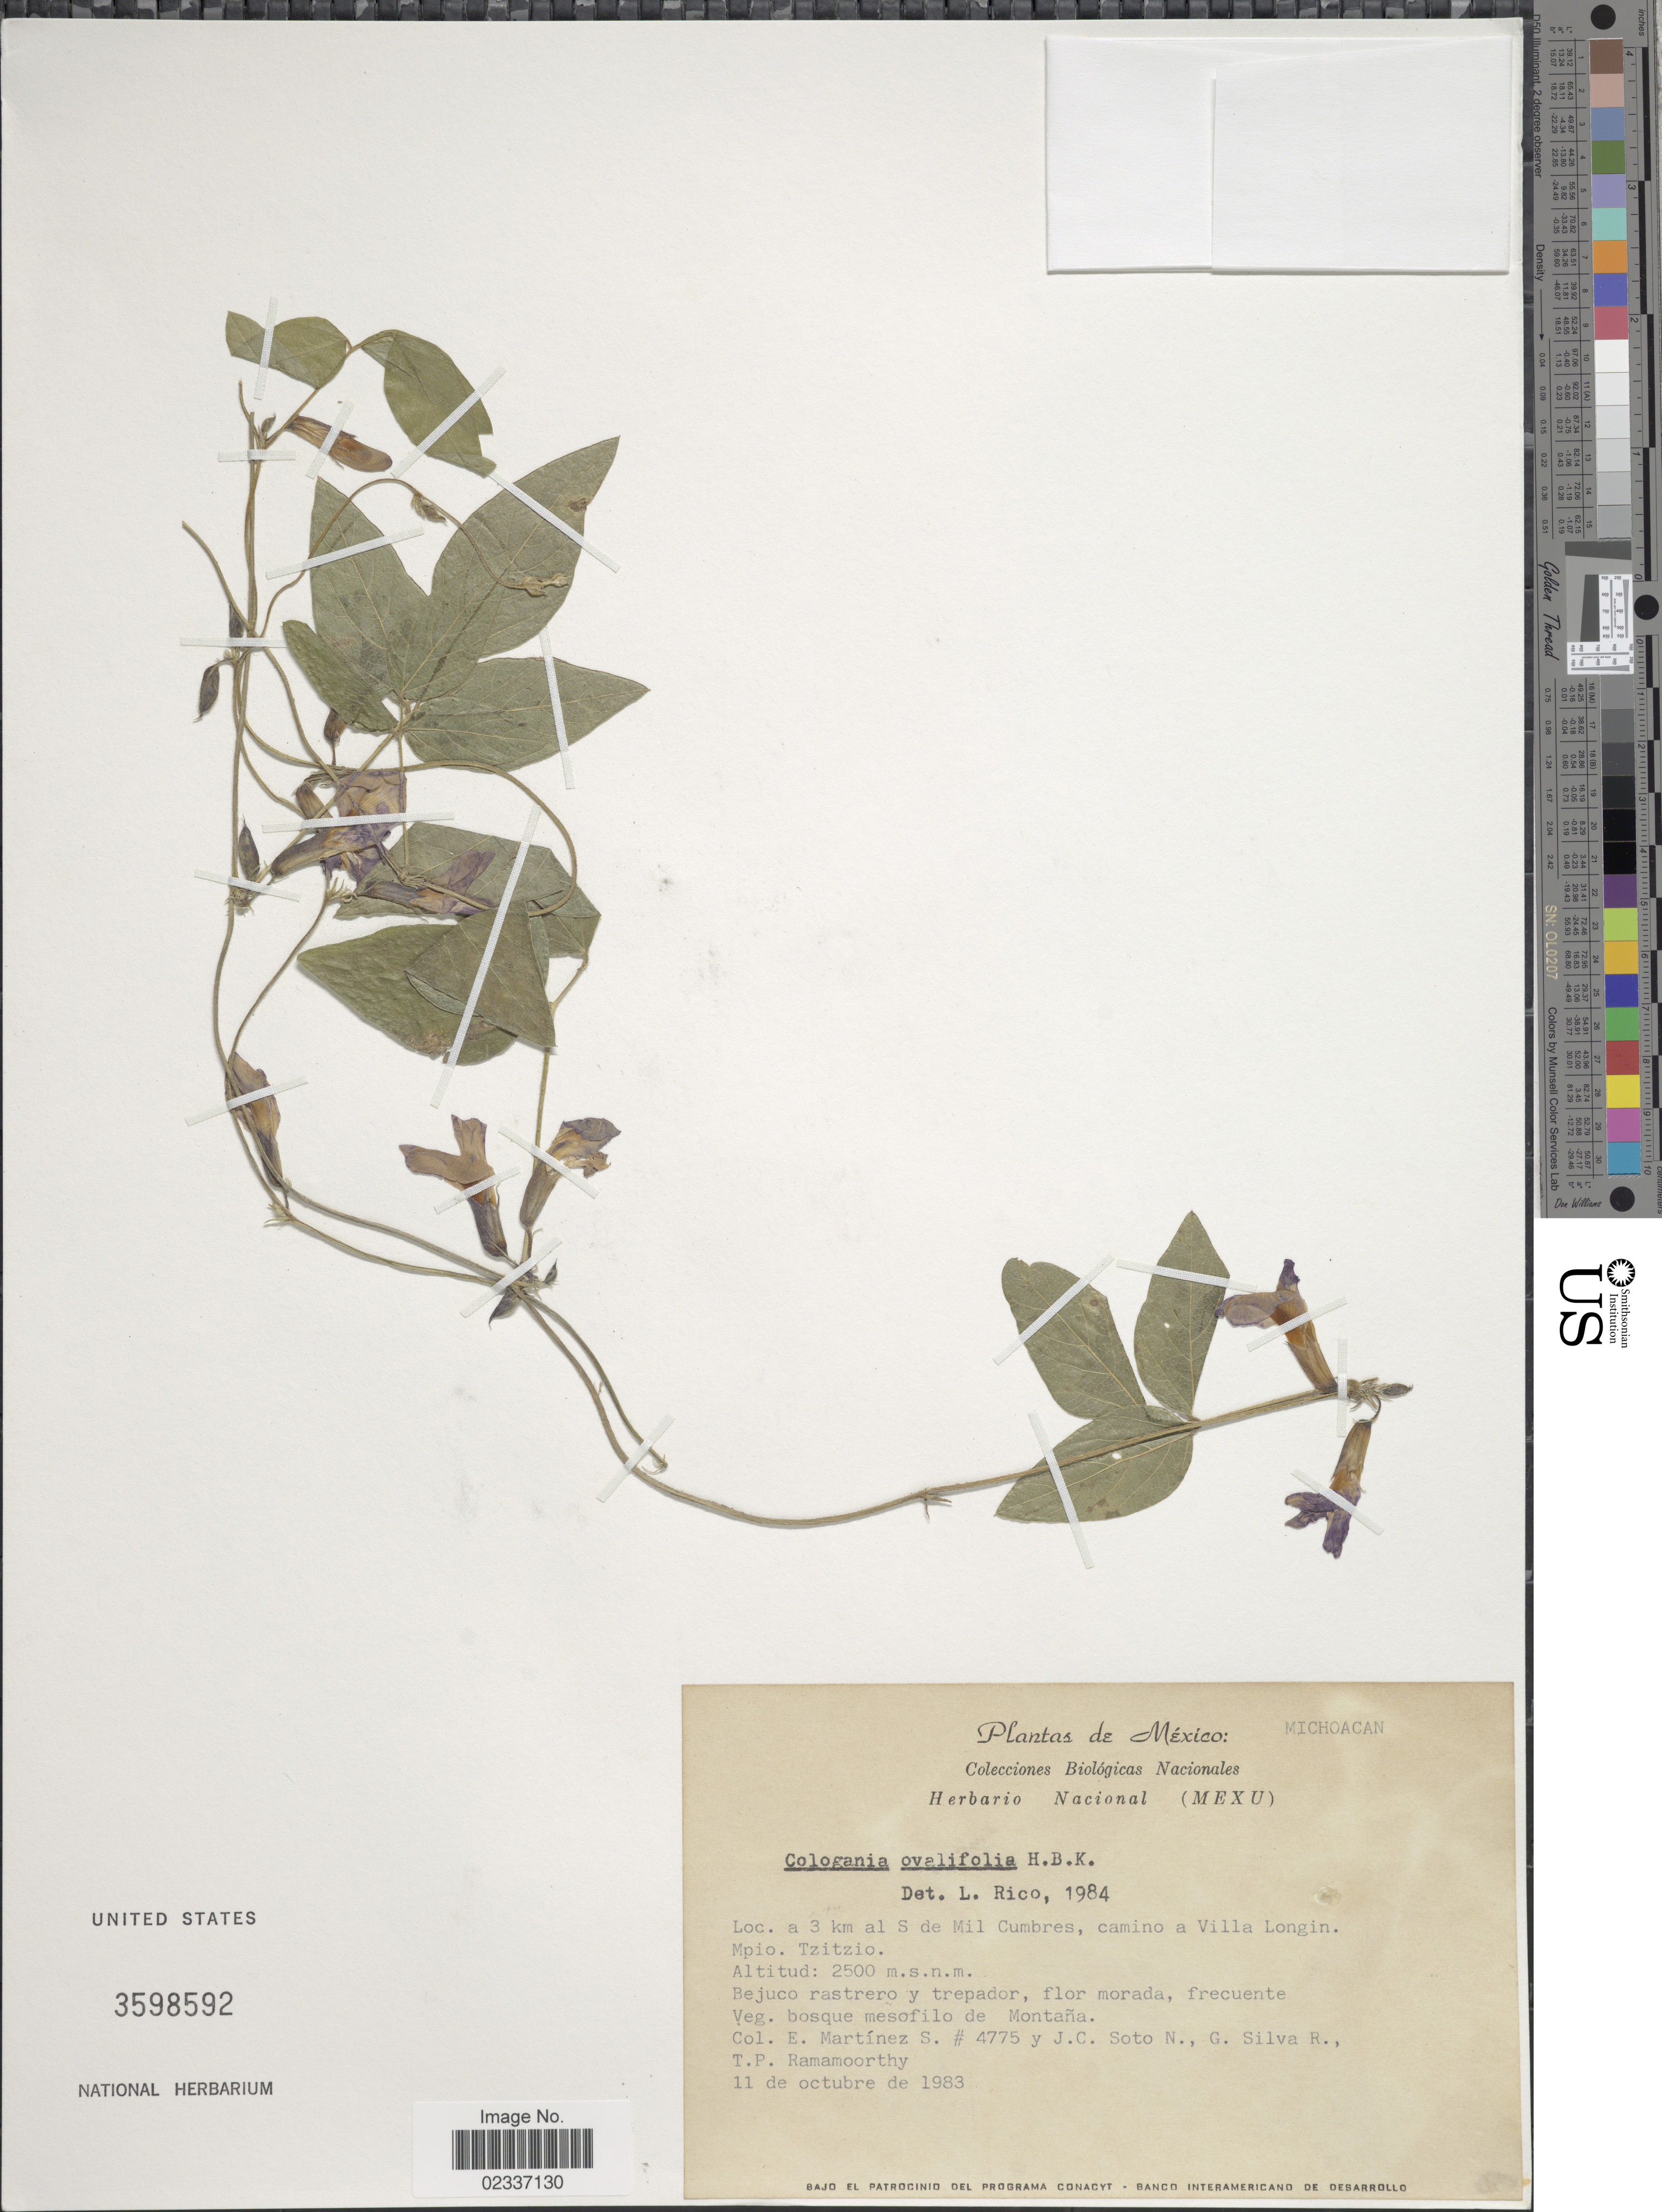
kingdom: Plantae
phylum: Tracheophyta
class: Magnoliopsida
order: Fabales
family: Fabaceae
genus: Cologania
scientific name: Cologania broussonetii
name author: (Balb.) DC.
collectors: E. M. Martínez S., J. C. Soto Núñez, G. Silva R. & T. P. Ramamoorthy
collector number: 4775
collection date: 1983-10-11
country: Mexico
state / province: Michoacán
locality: A 3 km al S de Mil Cumbres, camino a Villa Longin, Mpio Tzitzio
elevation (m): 2500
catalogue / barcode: US 3598592